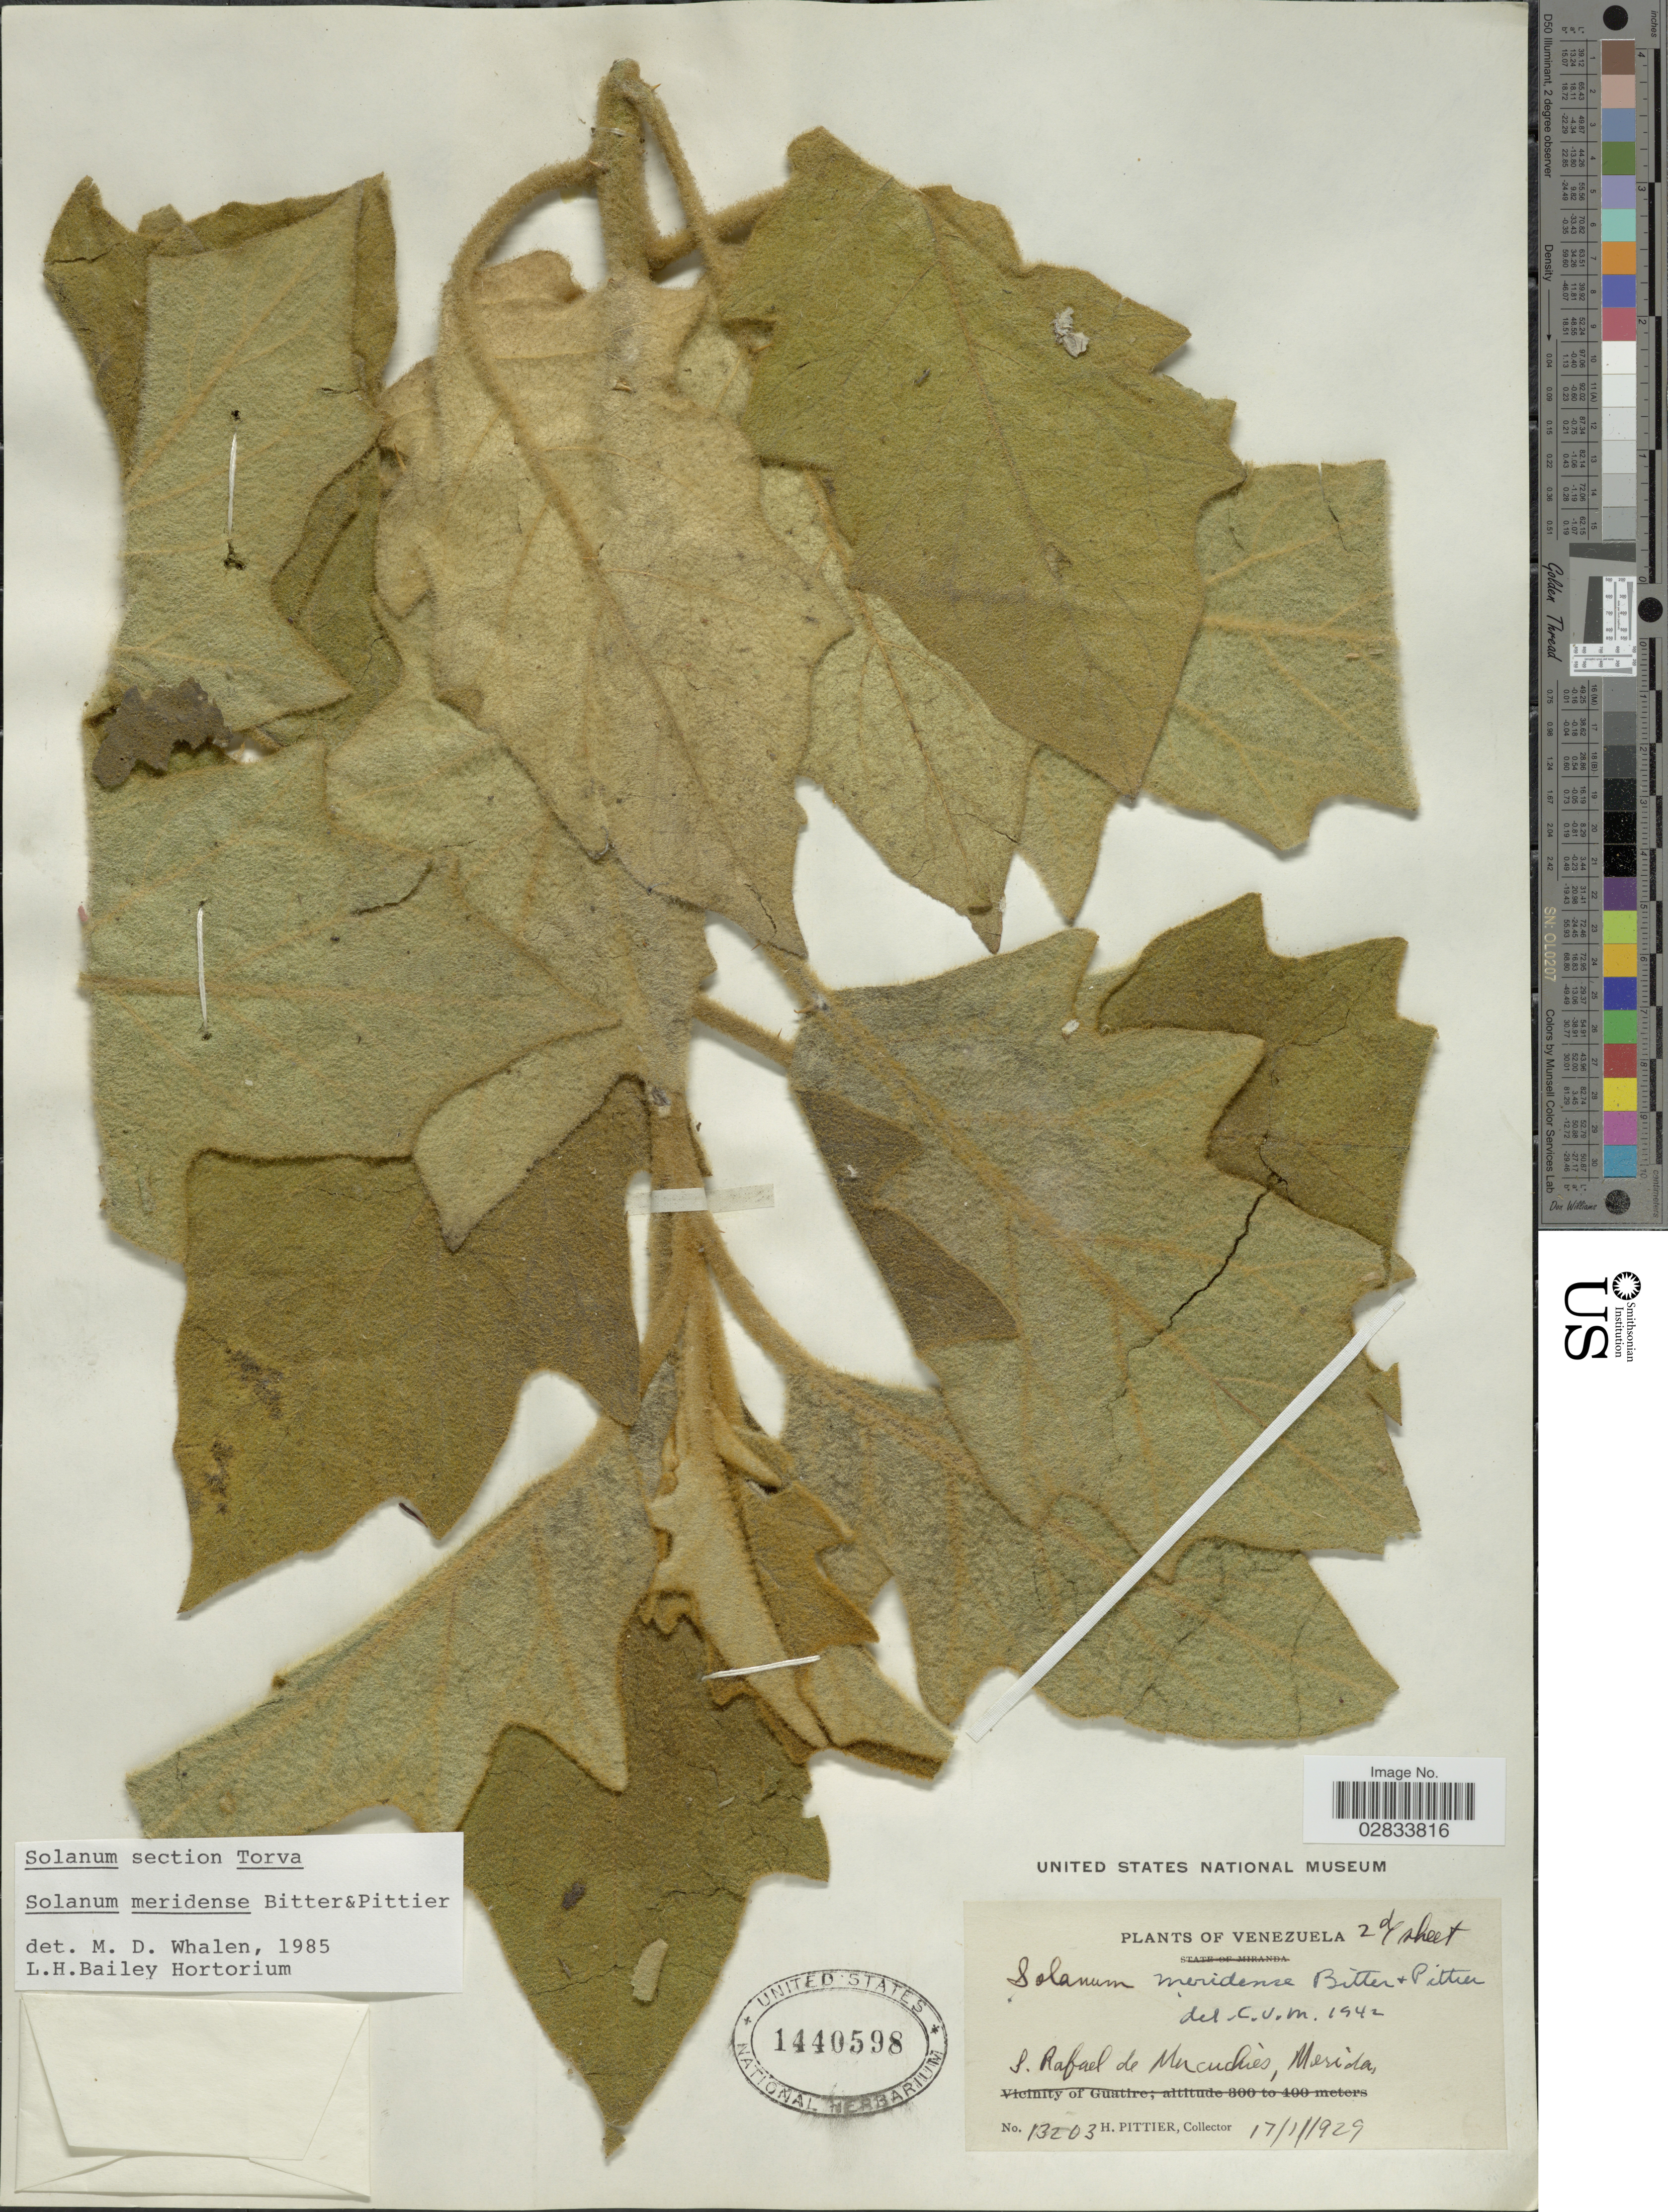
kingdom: Plantae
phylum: Tracheophyta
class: Magnoliopsida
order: Solanales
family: Solanaceae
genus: Solanum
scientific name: Solanum meridense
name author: Bitter & Pittier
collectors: H. F. Pittier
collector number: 13203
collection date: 1929-01-17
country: Venezuela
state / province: Mérida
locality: S. Rafael de Mucuchíes, Merida.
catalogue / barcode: US 1440598